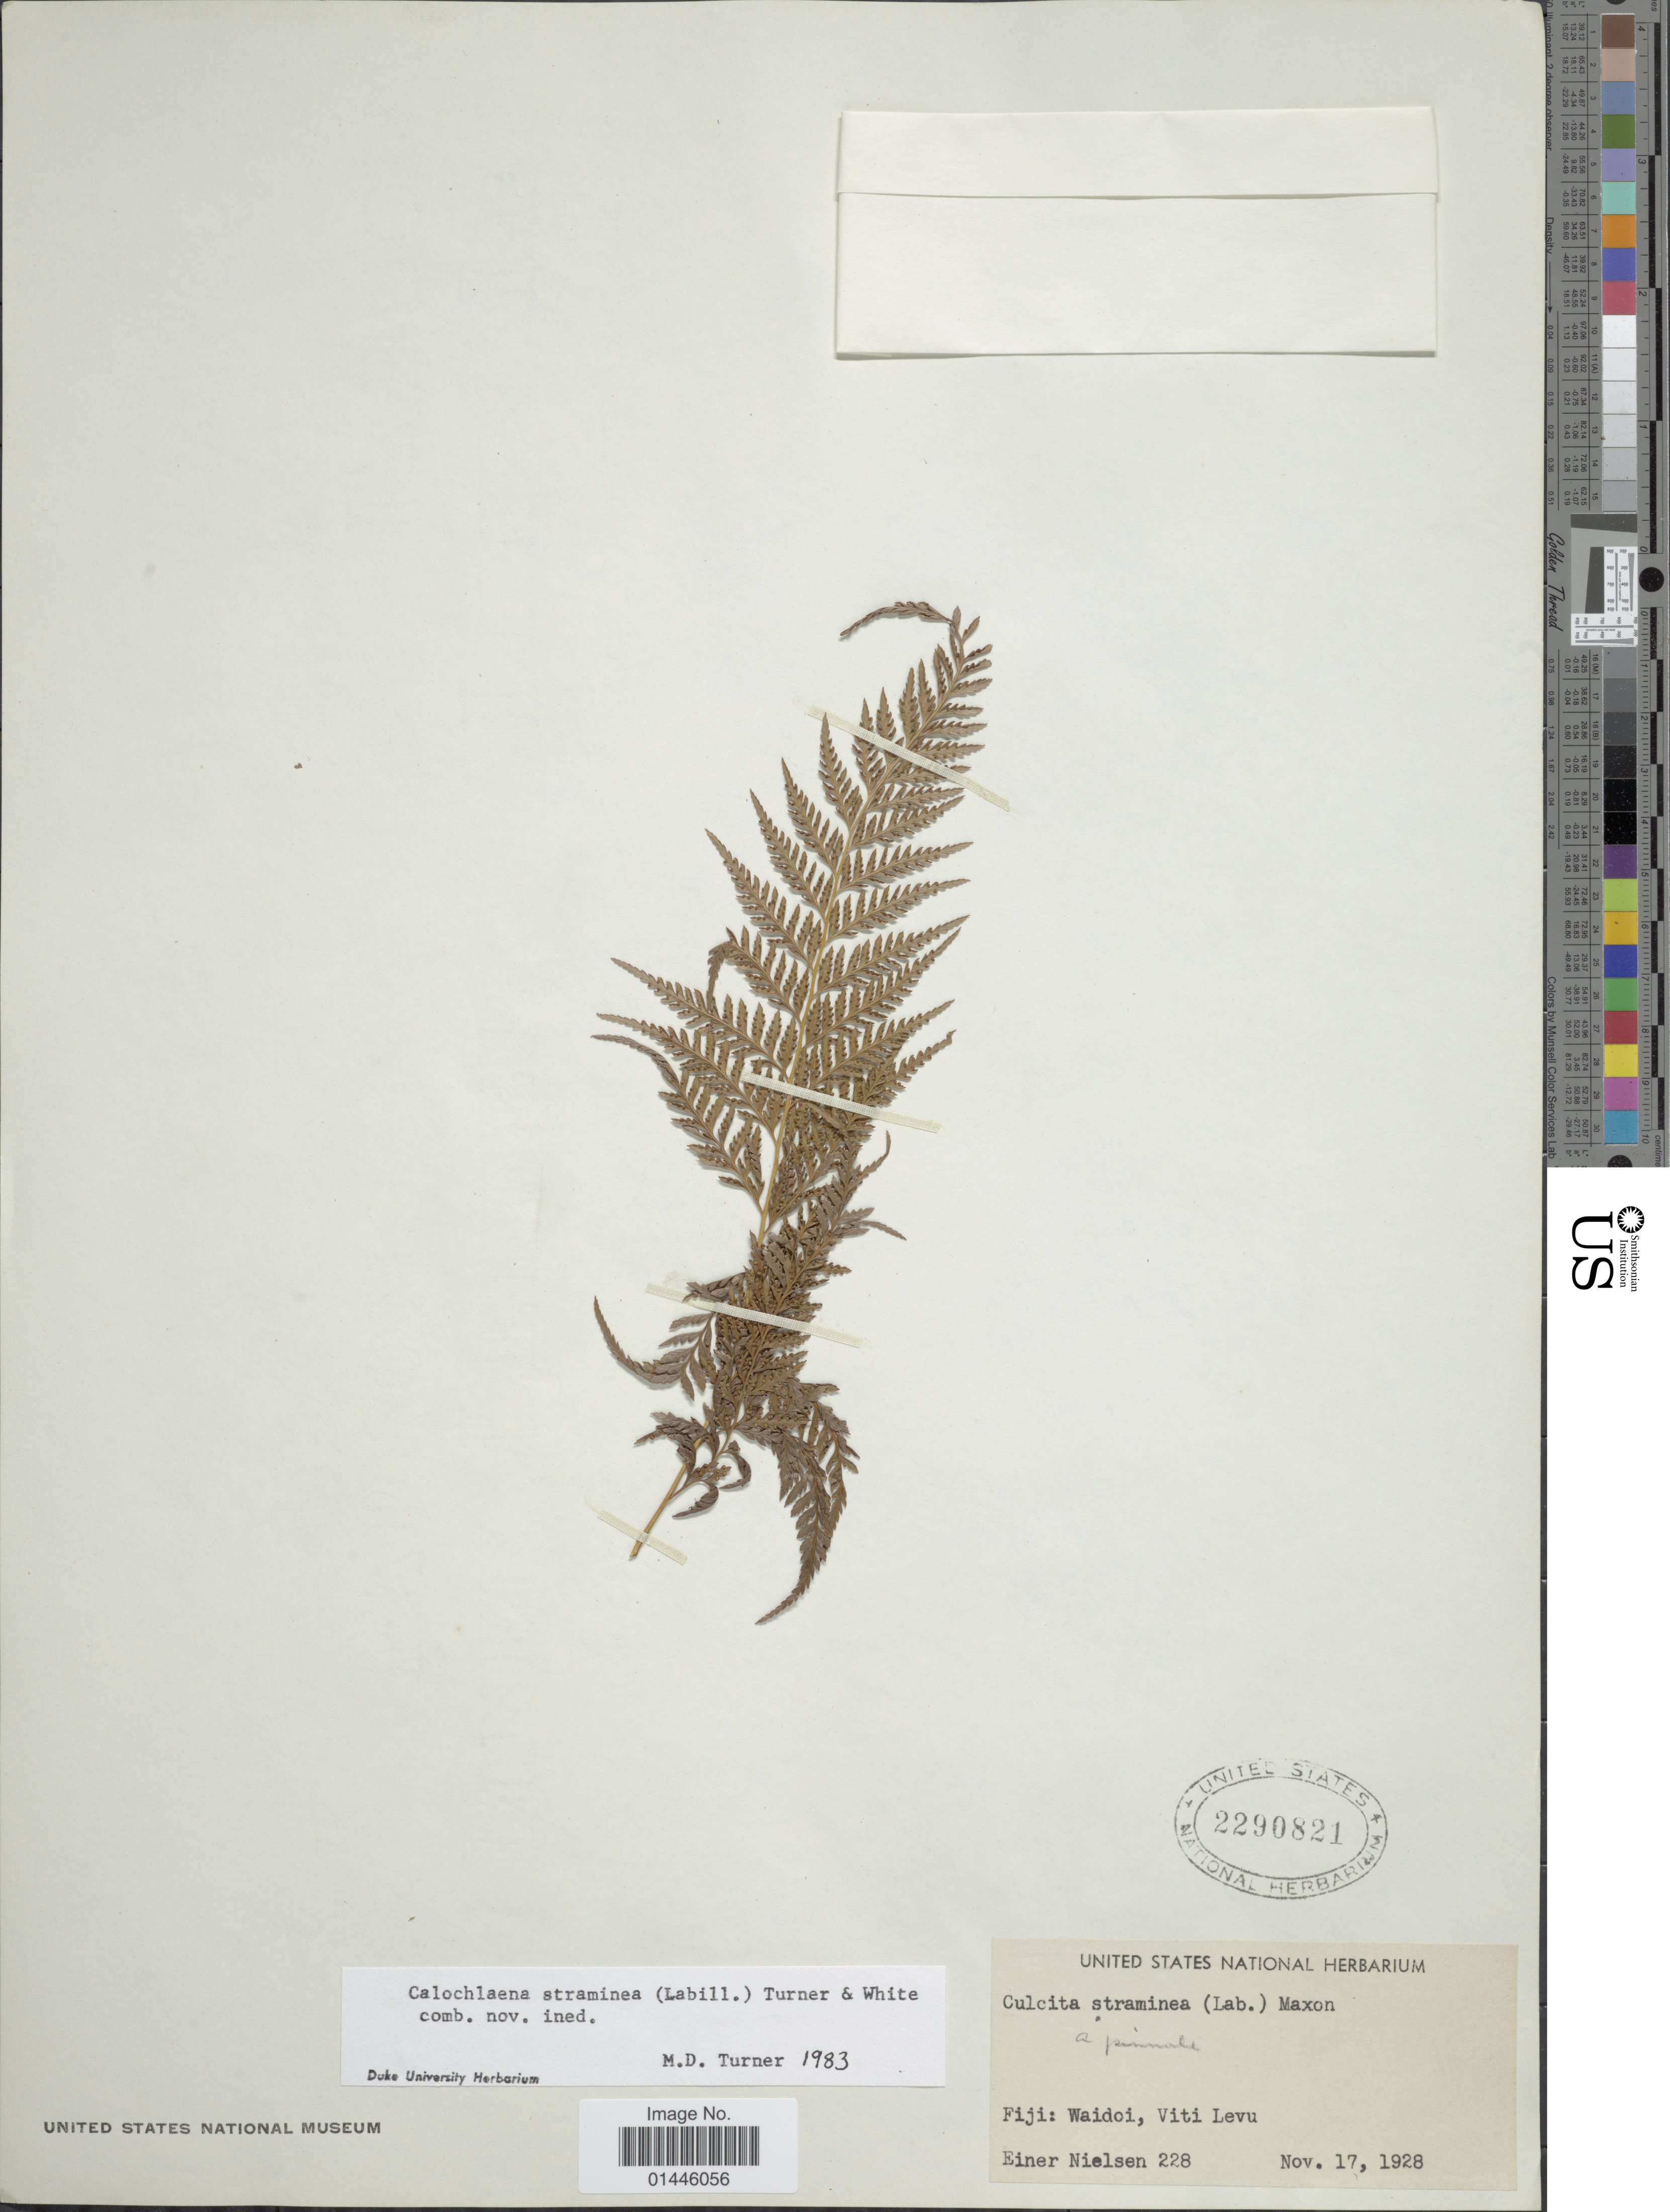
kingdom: Plantae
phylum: Tracheophyta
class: Polypodiopsida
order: Cyatheales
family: Dicksoniaceae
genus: Calochlaena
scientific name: Calochlaena straminea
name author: (Labill.) M.D. Turner & R.A. White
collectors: E. Nielsen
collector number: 228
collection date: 1928-11-17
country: Fiji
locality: Waidoi, Viti Levu.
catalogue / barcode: US 2290821